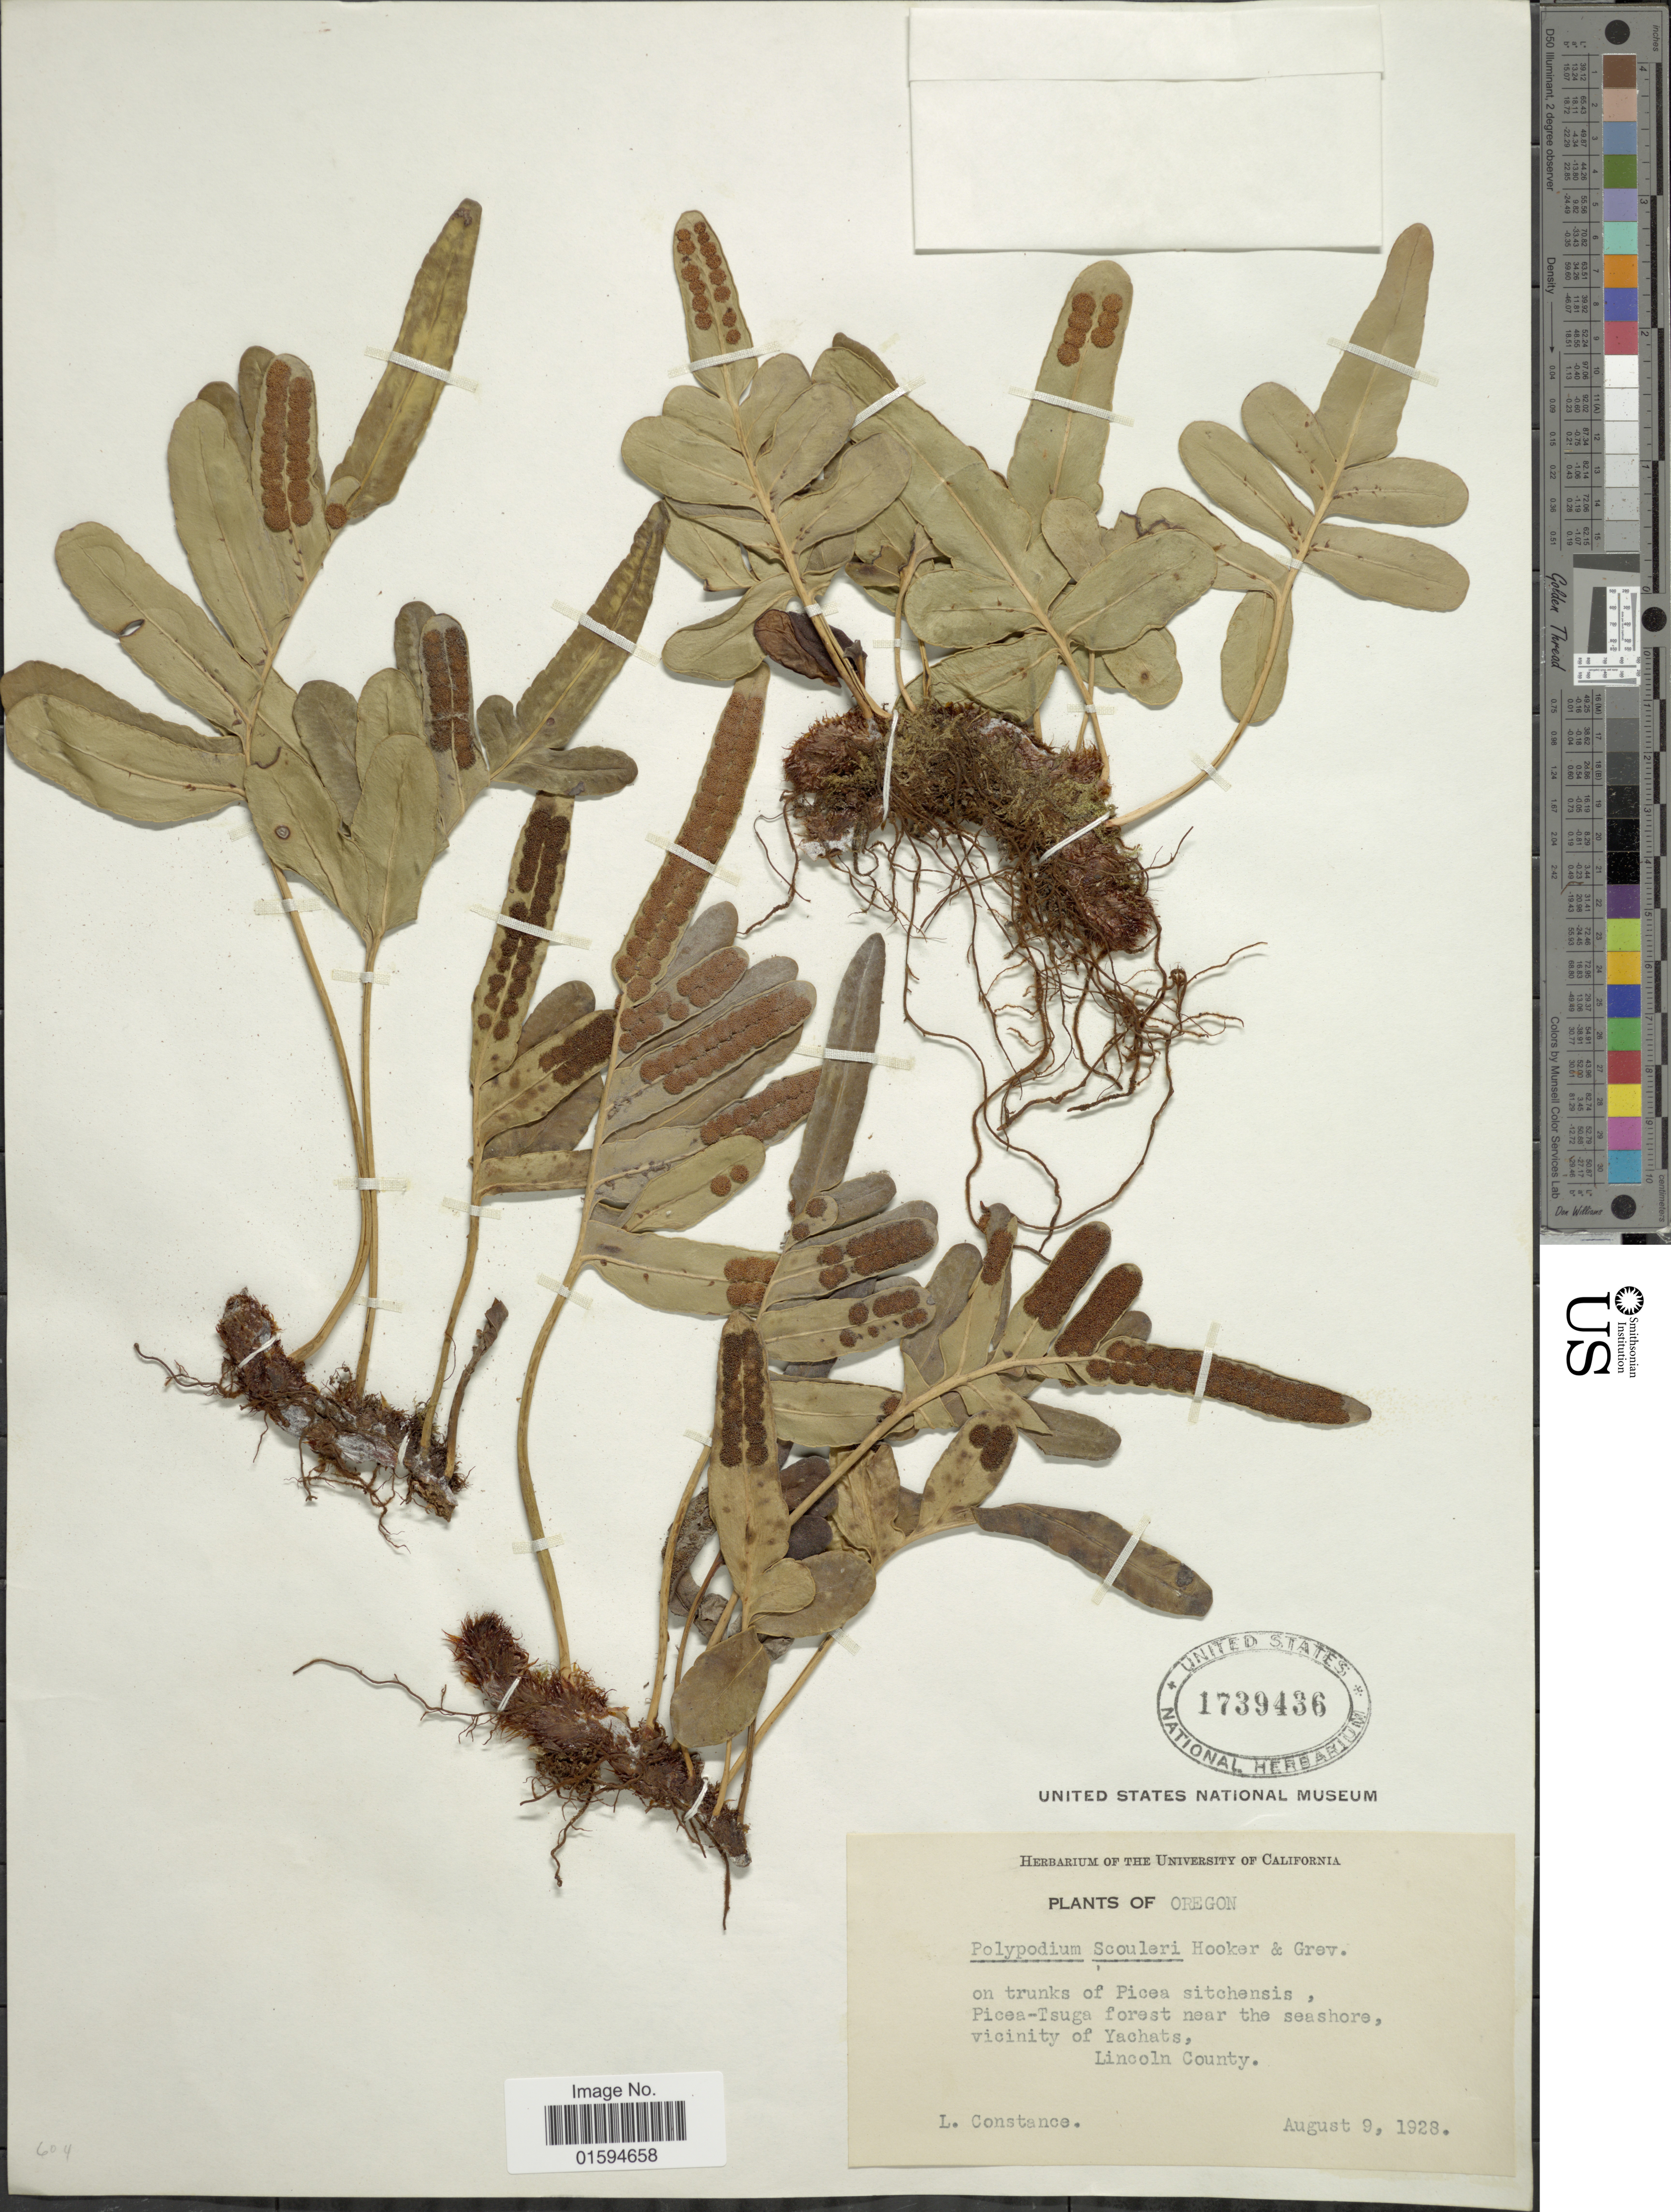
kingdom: Plantae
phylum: Tracheophyta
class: Polypodiopsida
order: Polypodiales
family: Polypodiaceae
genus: Polypodium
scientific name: Polypodium scouleri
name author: Hook. & Grev.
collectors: L. Constance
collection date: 1928-08-09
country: United States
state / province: Oregon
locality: Picea-Tsuga forest near the seashore, vicinity of Yachats, Lincoln County.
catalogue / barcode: US 1739436